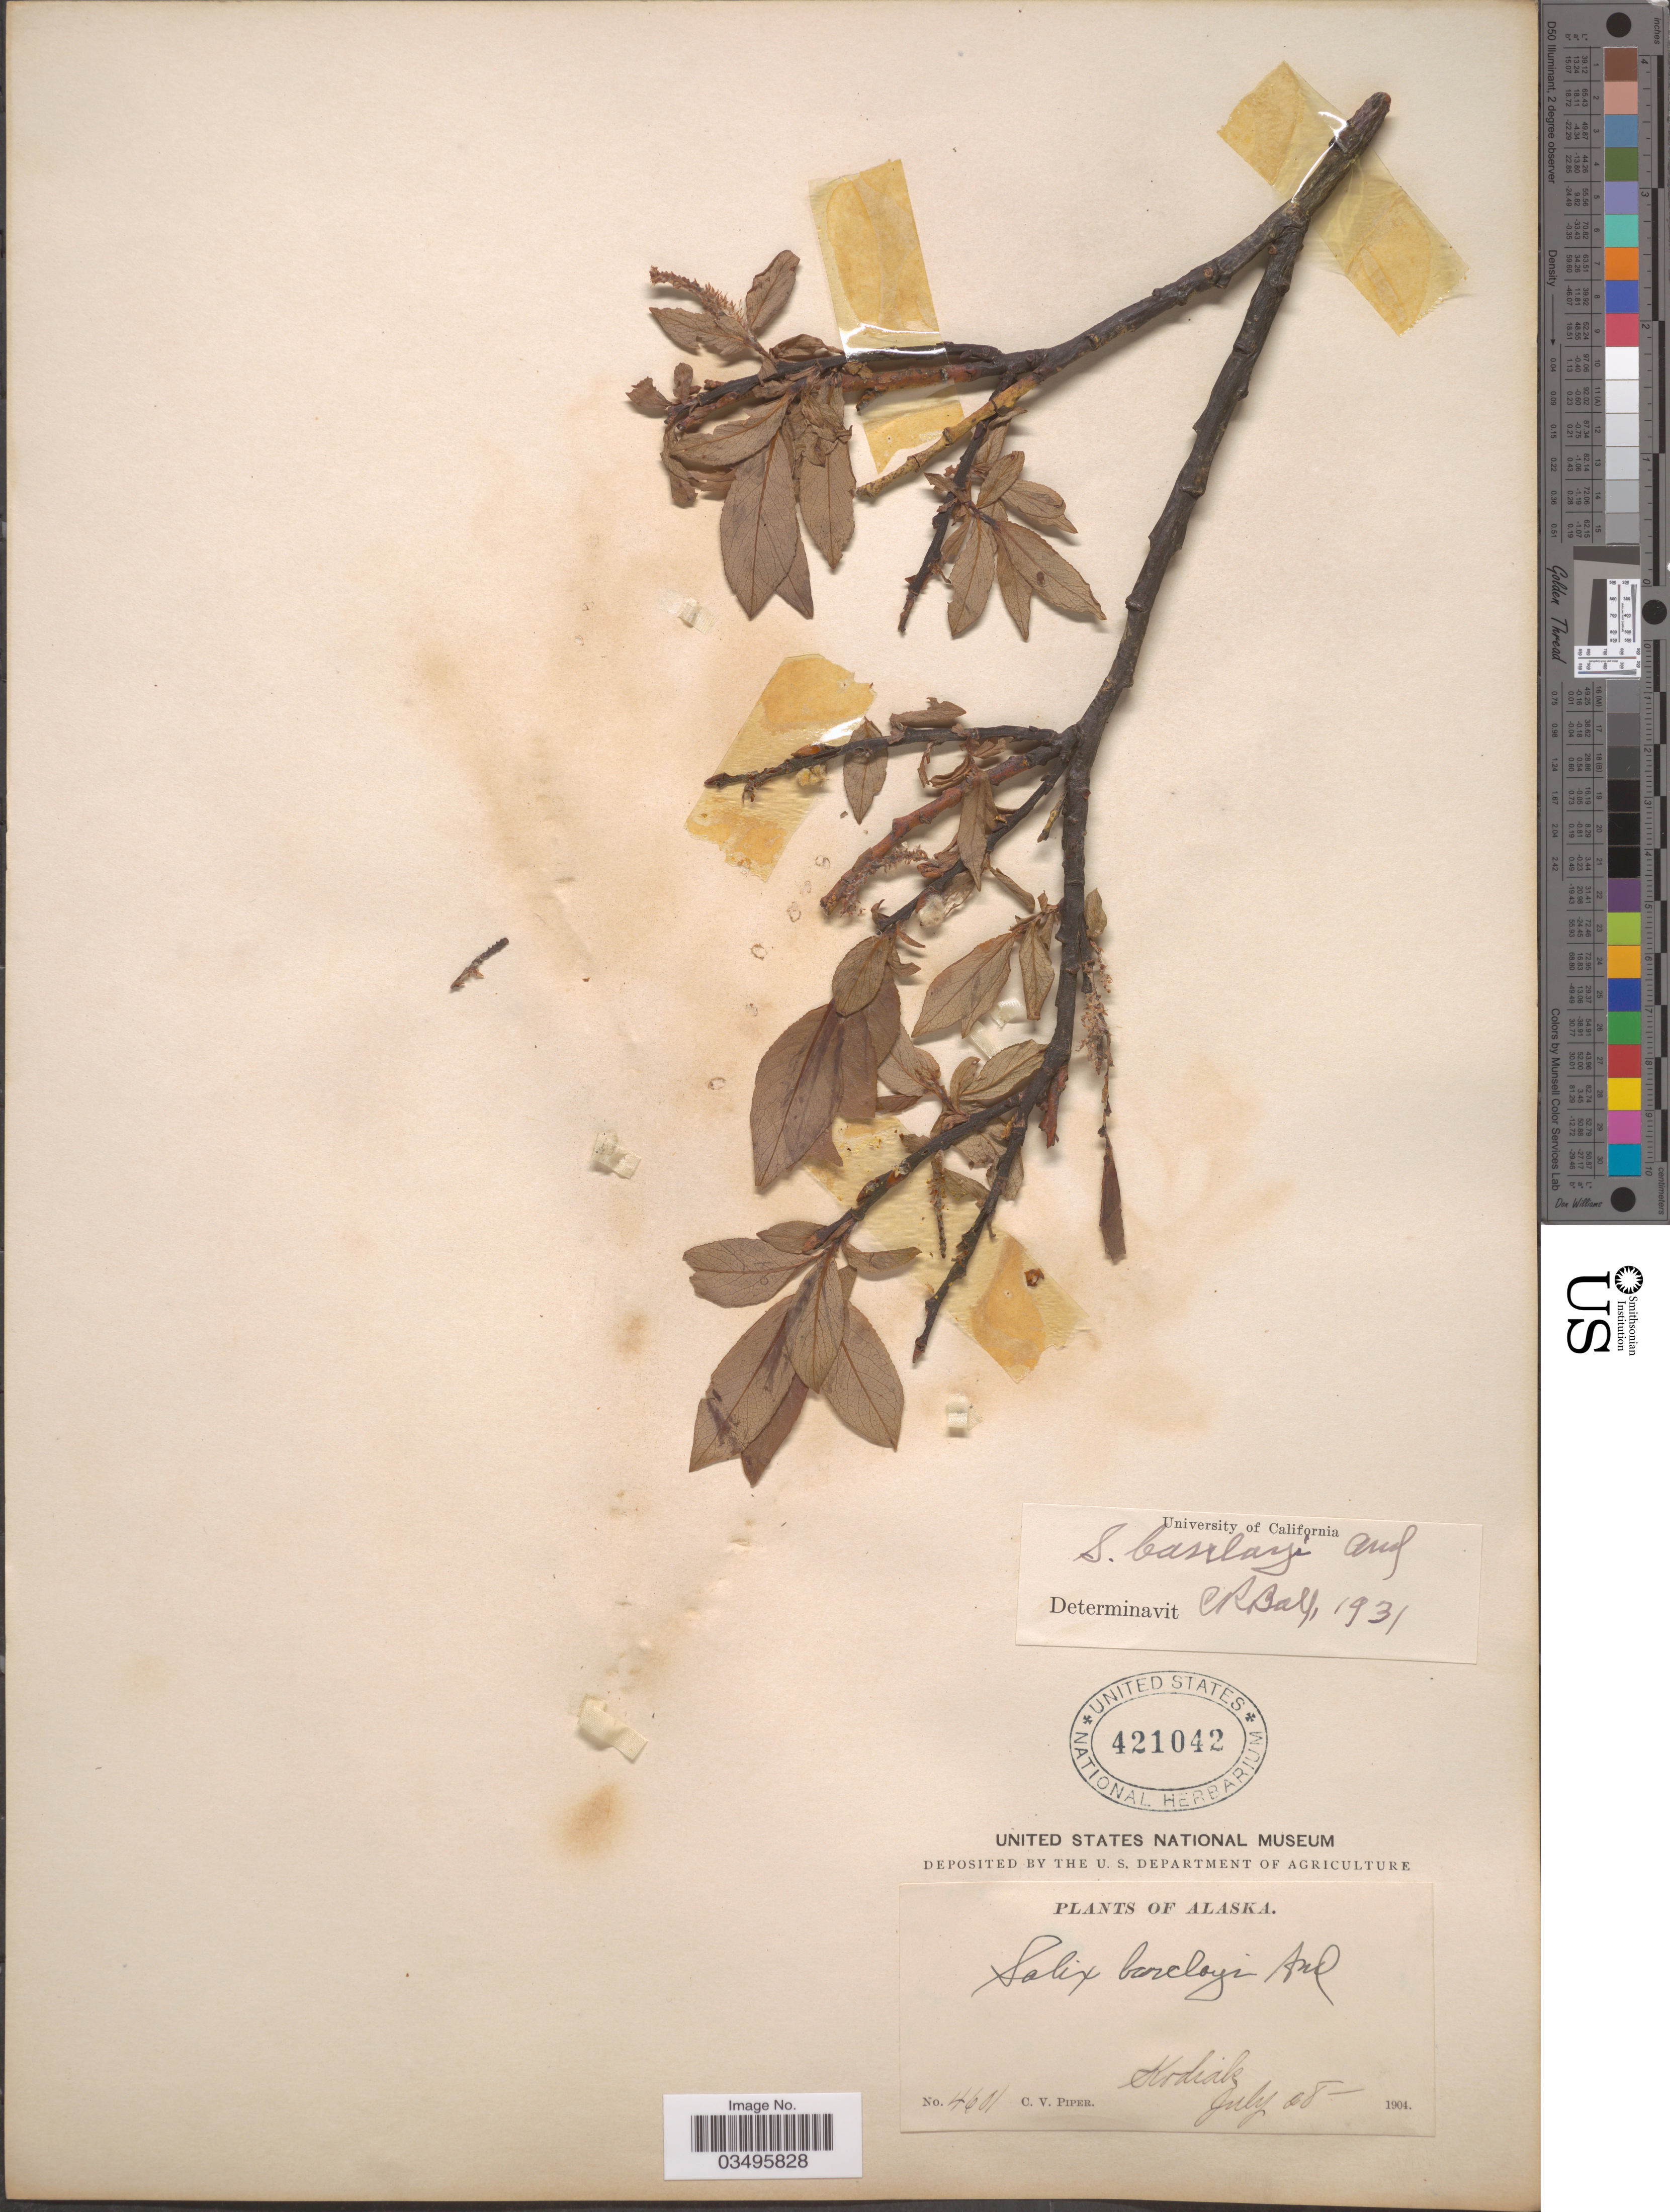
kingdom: Plantae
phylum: Tracheophyta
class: Magnoliopsida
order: Malpighiales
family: Salicaceae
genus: Salix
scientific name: Salix barclayi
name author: Andersson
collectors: C. V. Piper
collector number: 4601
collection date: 1904-07-28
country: United States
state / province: Alaska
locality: Kodiak.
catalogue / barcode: US 421042